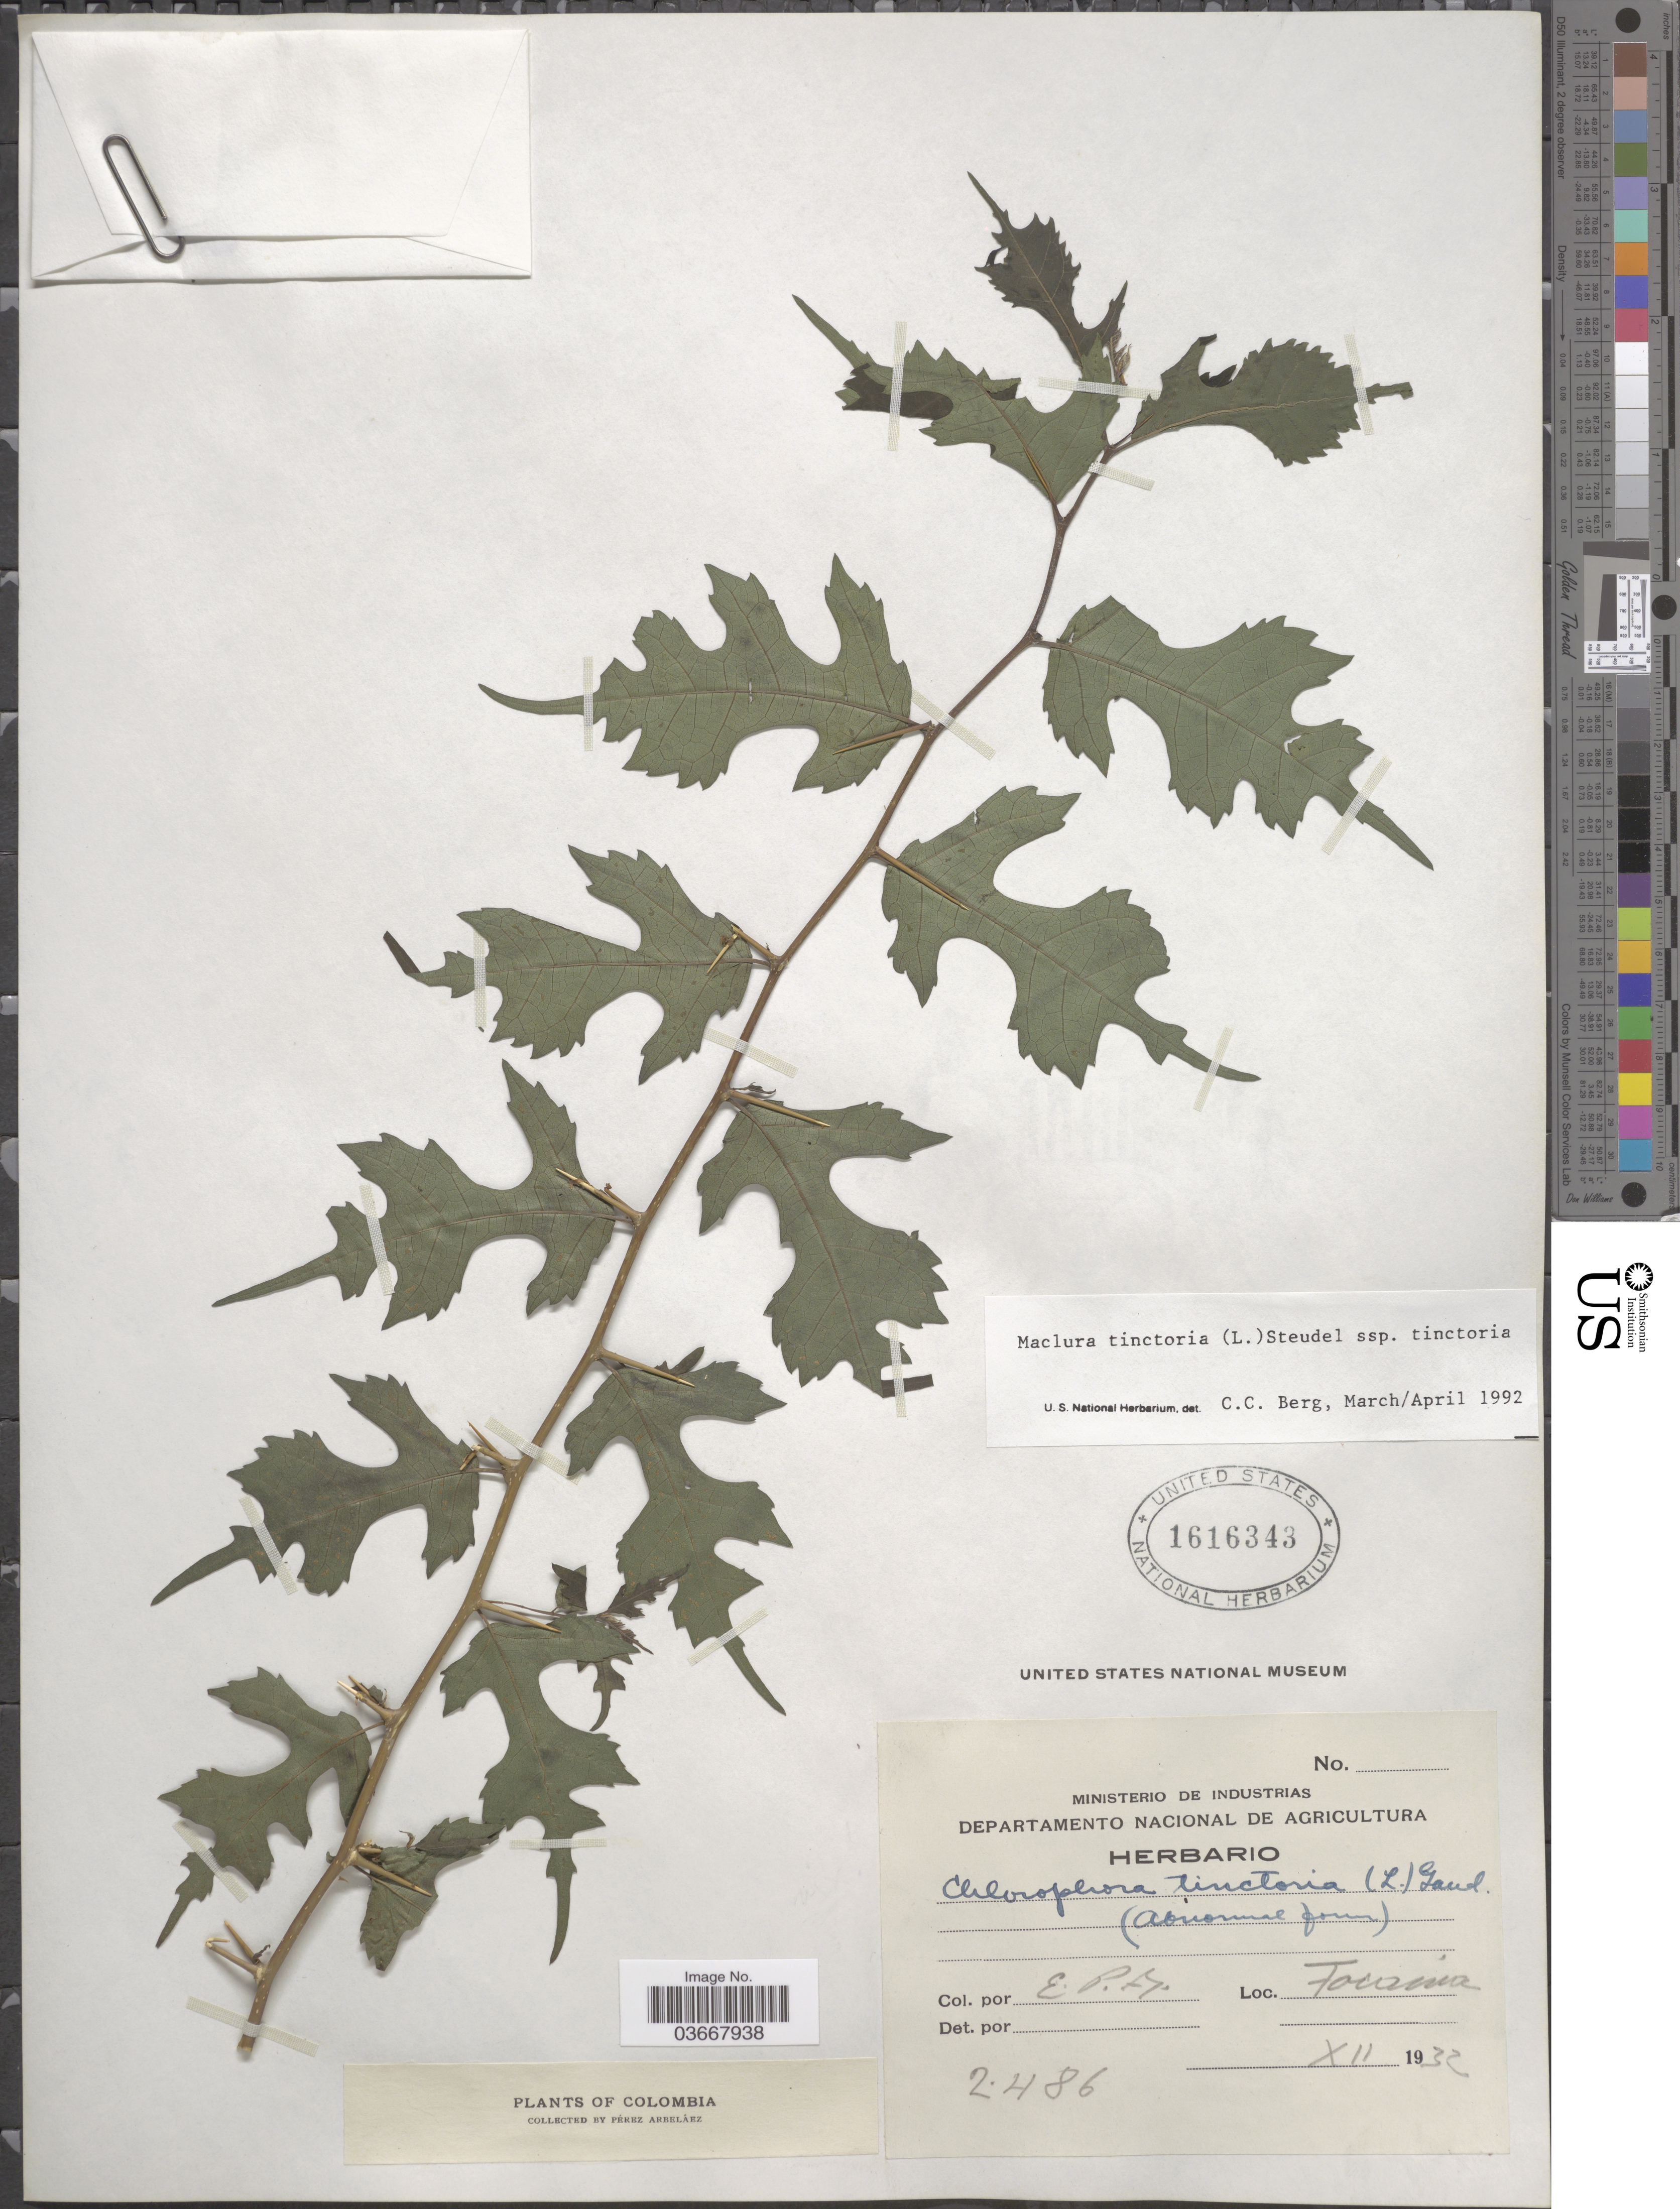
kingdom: Plantae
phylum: Tracheophyta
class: Magnoliopsida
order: Rosales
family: Moraceae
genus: Maclura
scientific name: Maclura tinctoria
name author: (L.) D. Don ex Steud.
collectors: E. Pérez Arbeláez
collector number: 2486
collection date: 1932-12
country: Colombia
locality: Tocaima.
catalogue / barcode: US 1616343